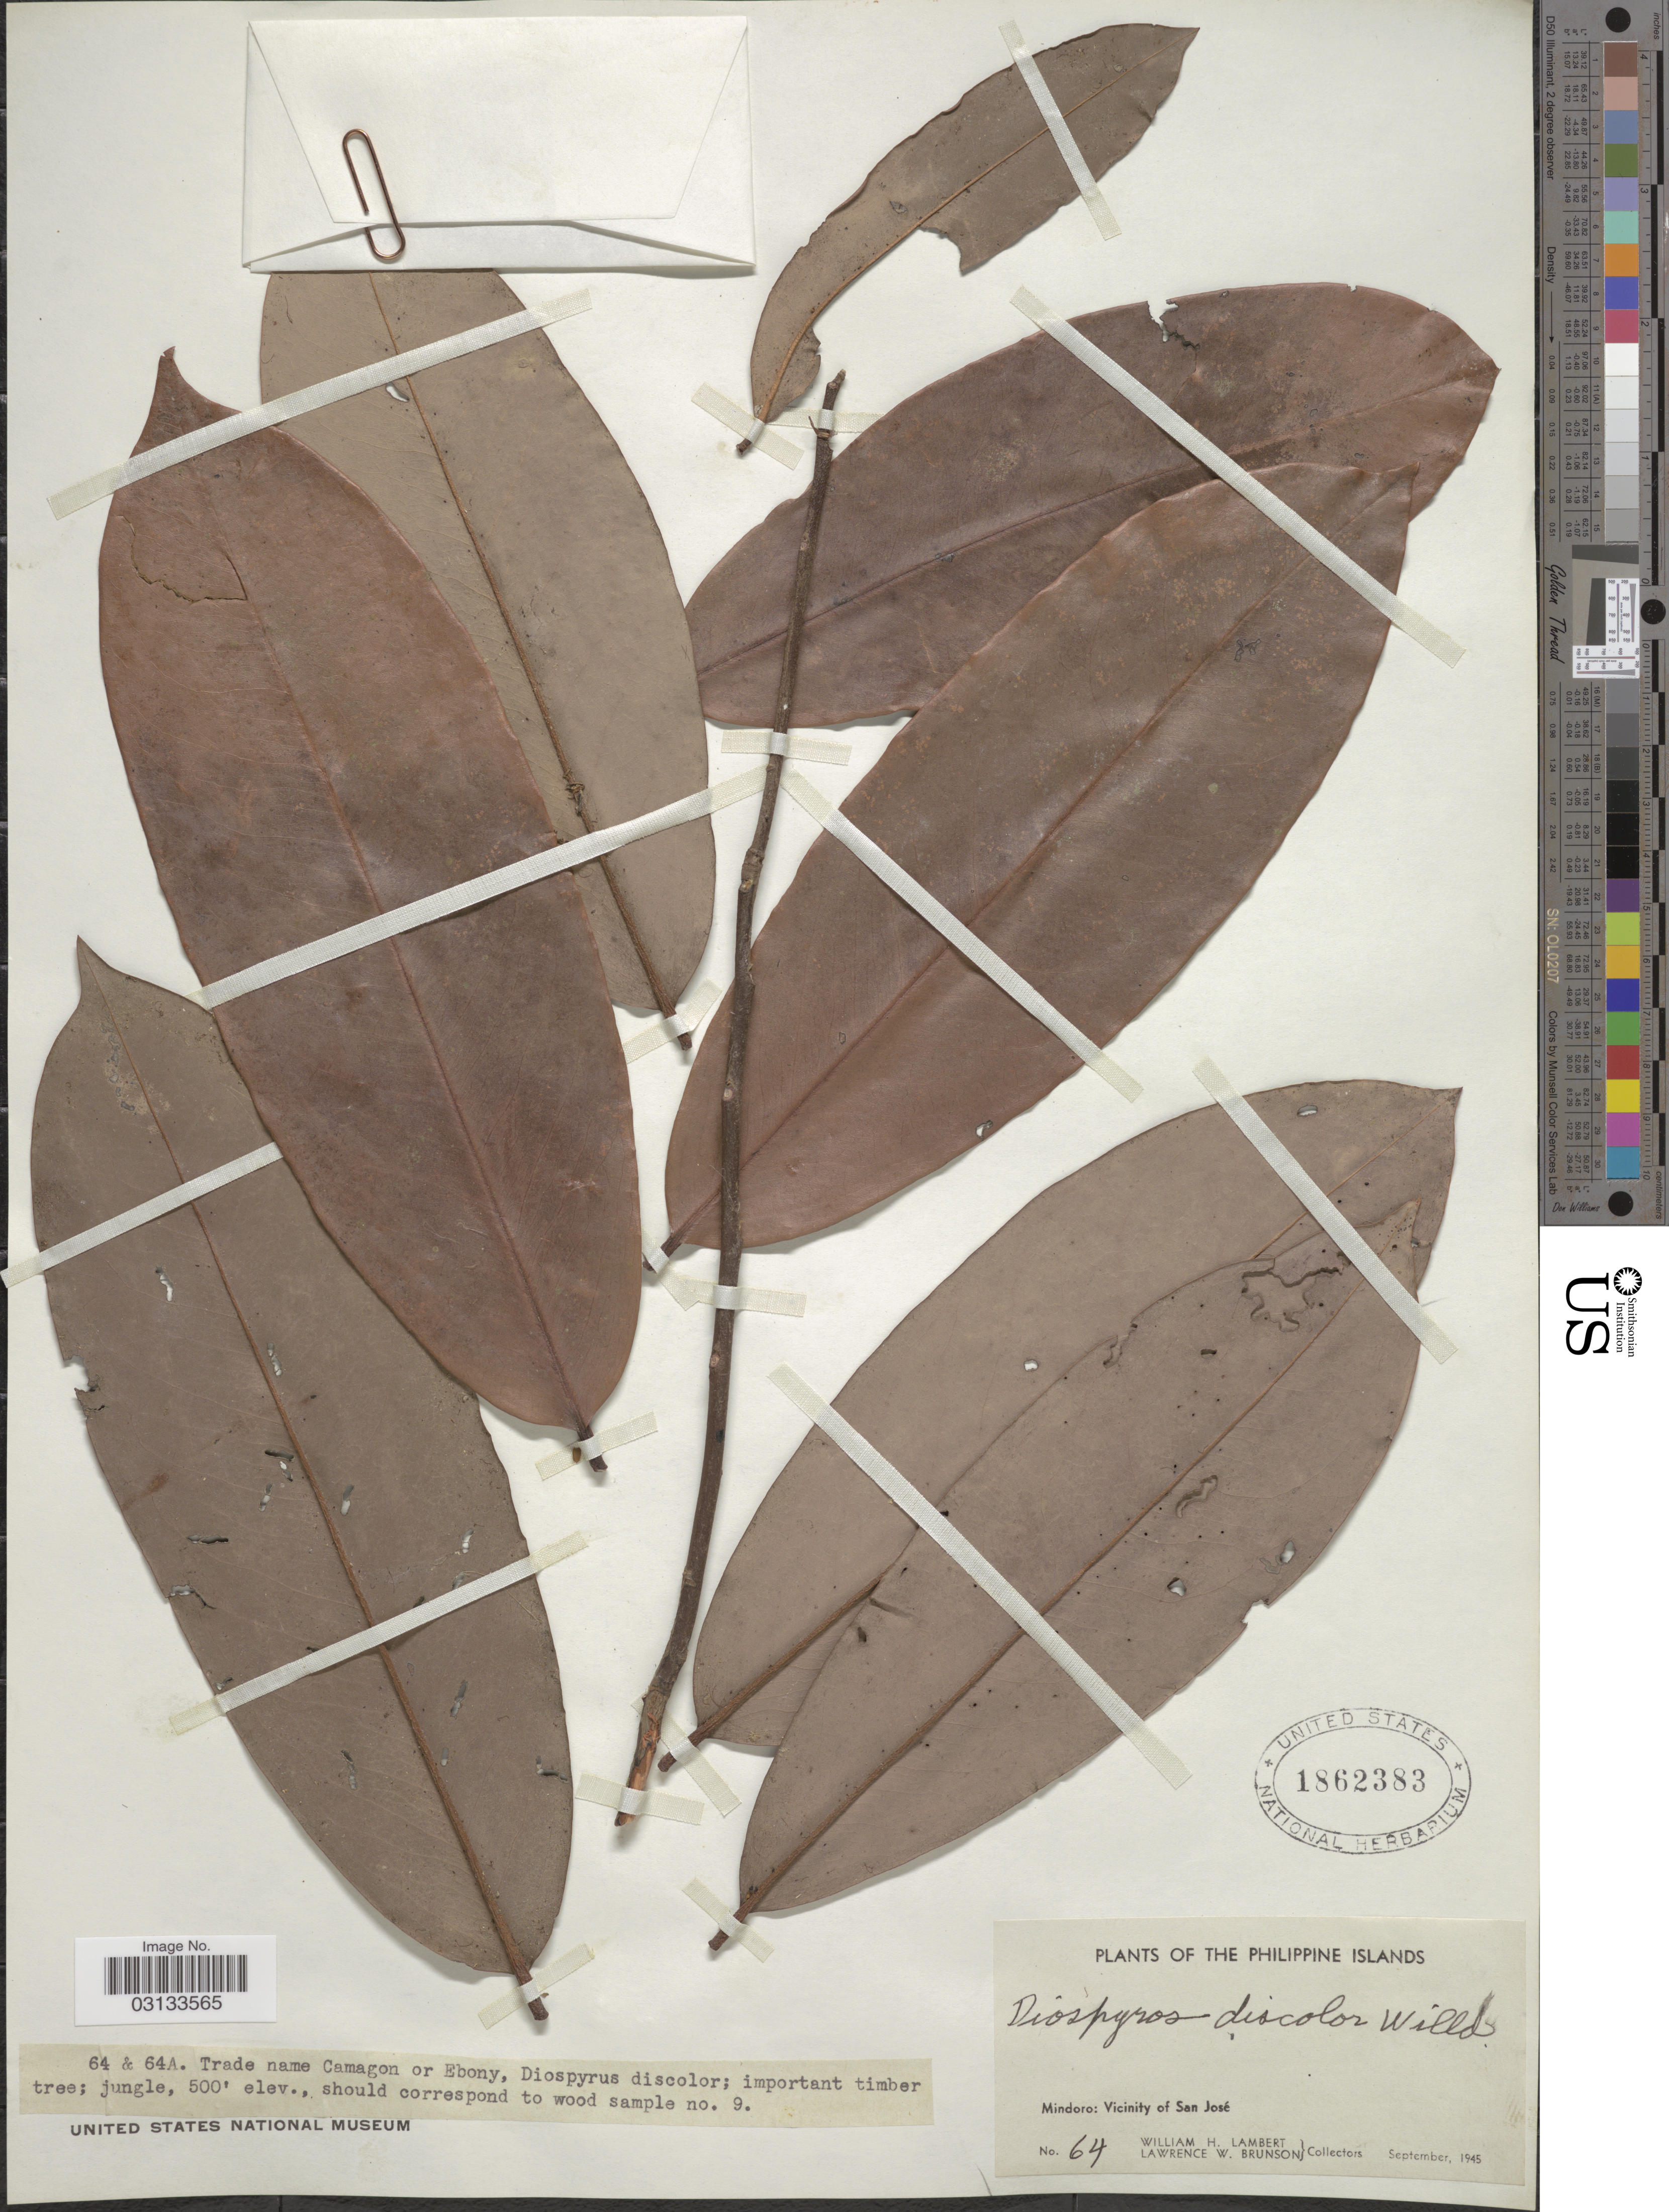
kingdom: Plantae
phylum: Tracheophyta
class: Magnoliopsida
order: Ericales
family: Ebenaceae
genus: Diospyros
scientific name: Diospyros discolor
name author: Willd.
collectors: W. Lambert & L. Brunson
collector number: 64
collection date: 1945-09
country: Philippines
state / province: Mimaropa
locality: Mindoro: Vicinity of San José.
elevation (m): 152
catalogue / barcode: US 1862383